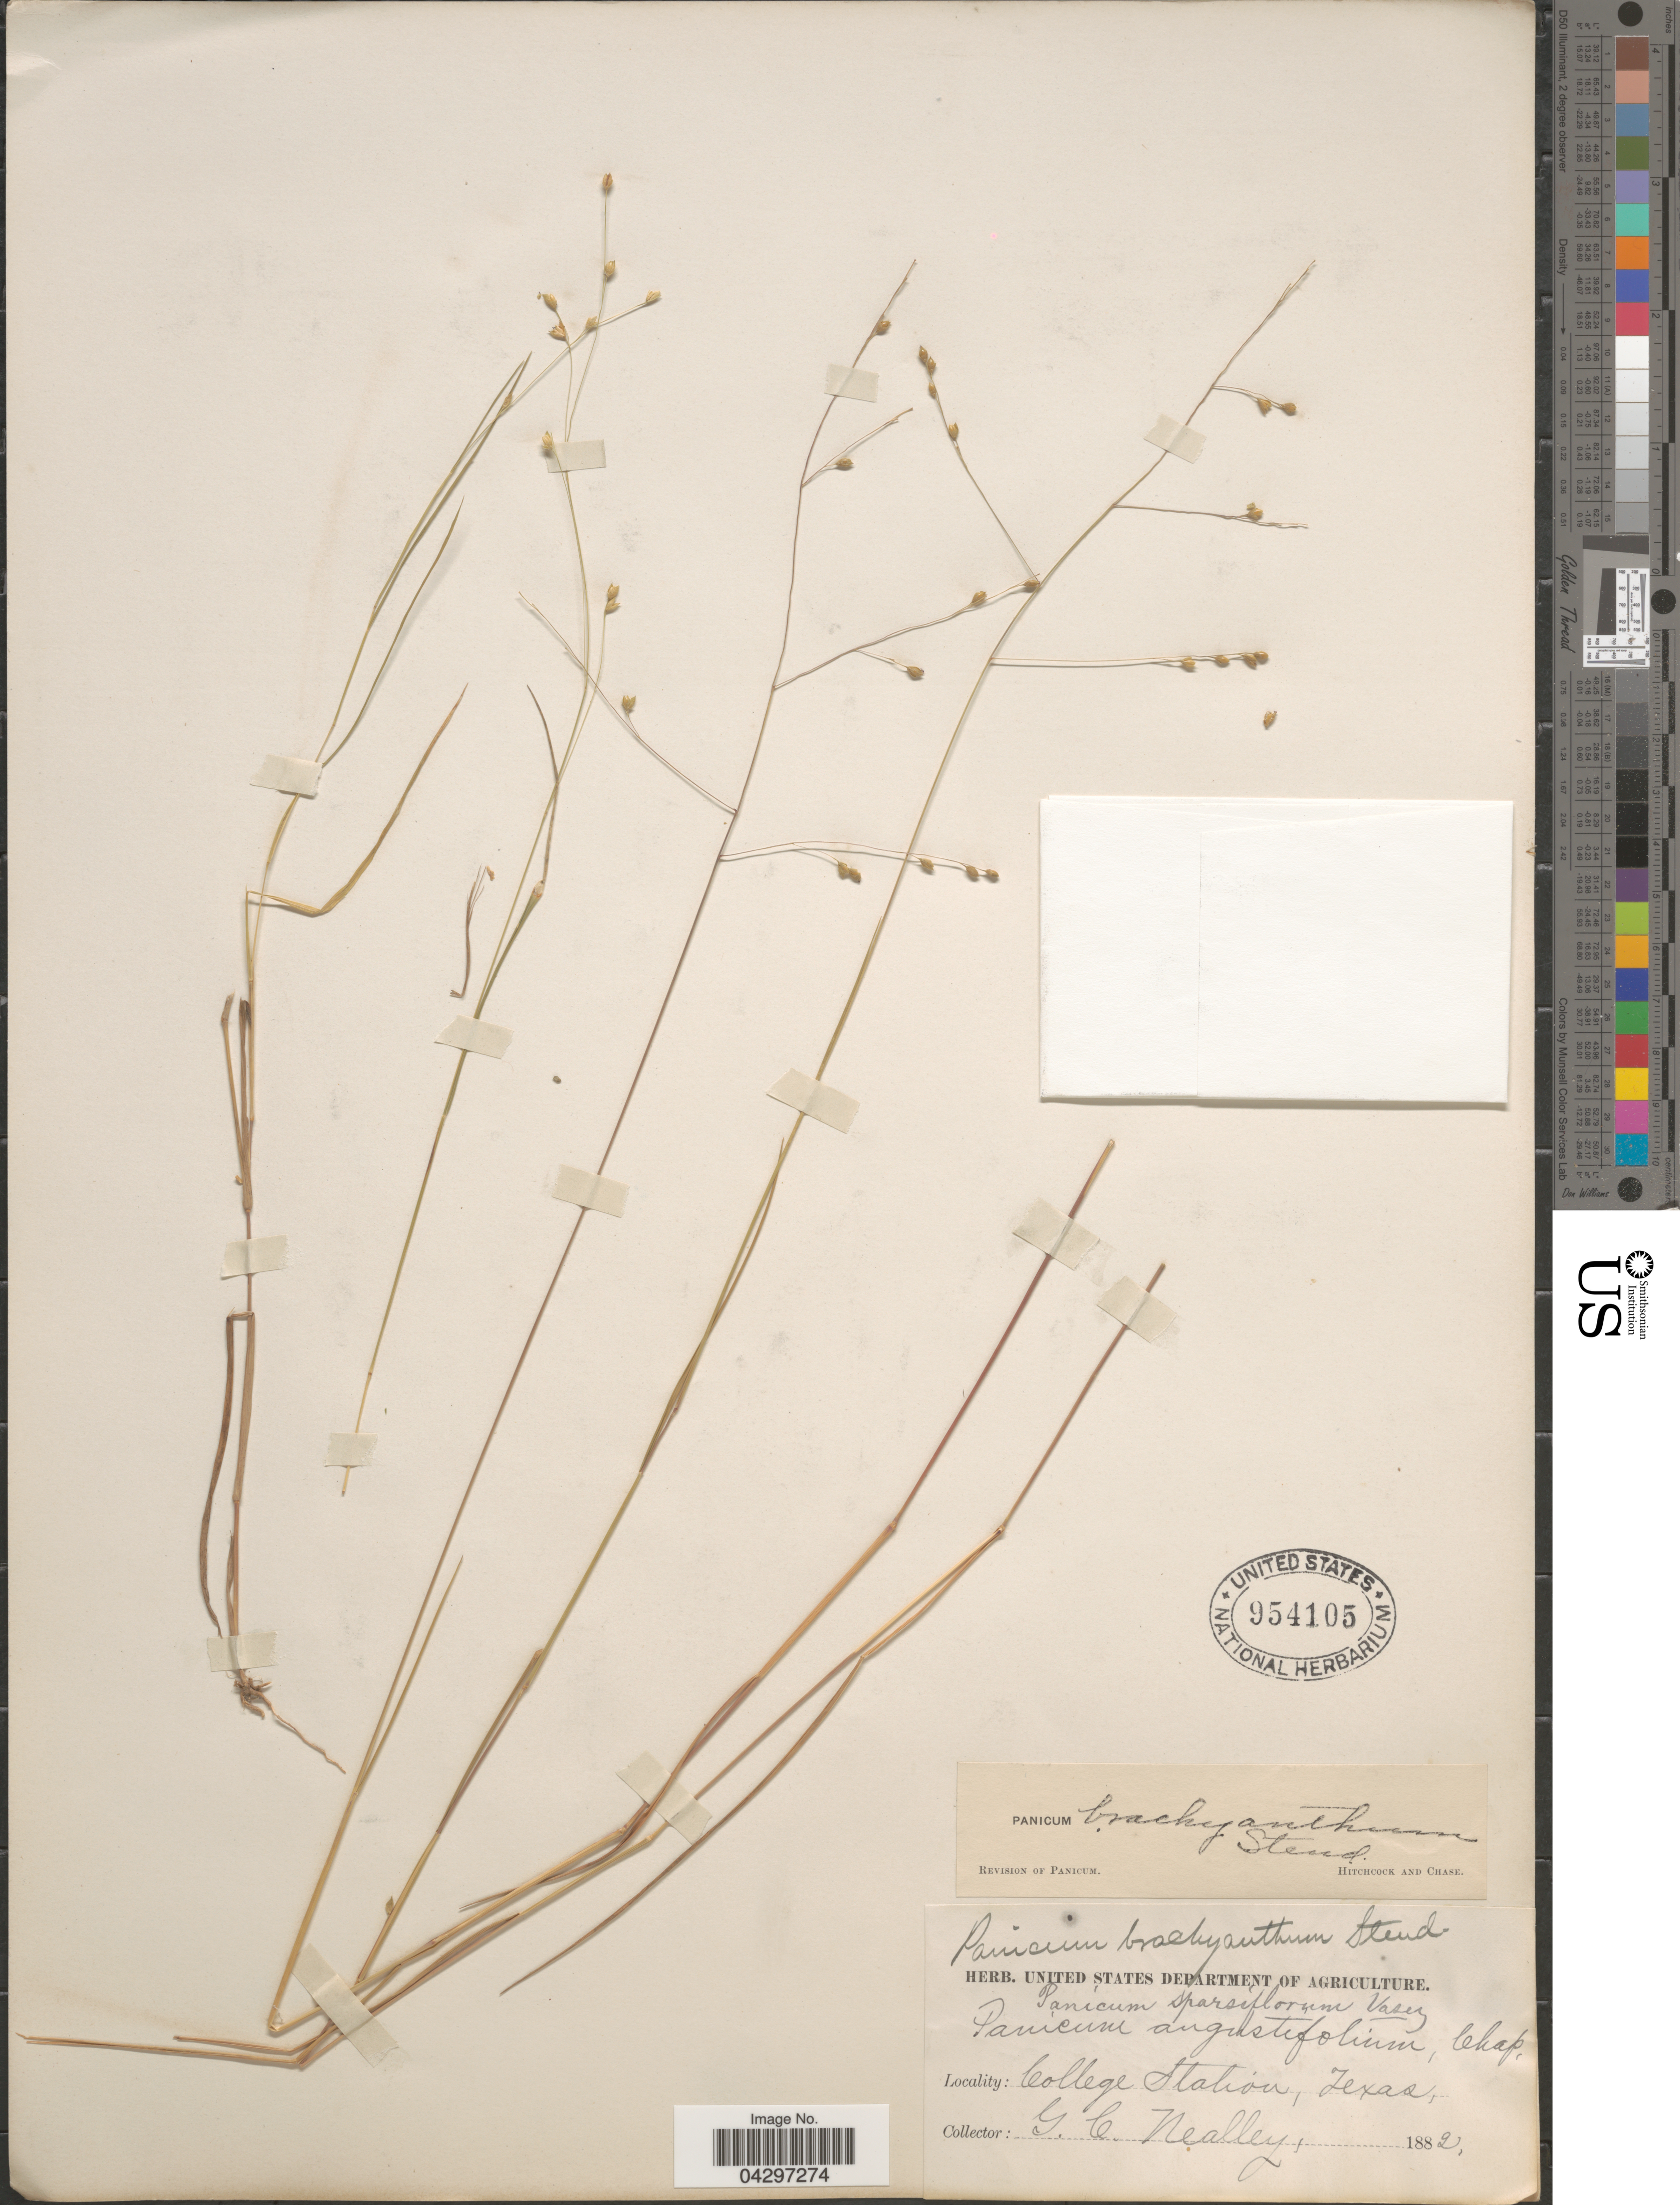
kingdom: Plantae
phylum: Tracheophyta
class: Liliopsida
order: Poales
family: Poaceae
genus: Panicum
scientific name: Panicum brachyanthum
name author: Steud.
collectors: G. C. Nealley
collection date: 1882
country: United States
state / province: Texas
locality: College Station.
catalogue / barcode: US 954105